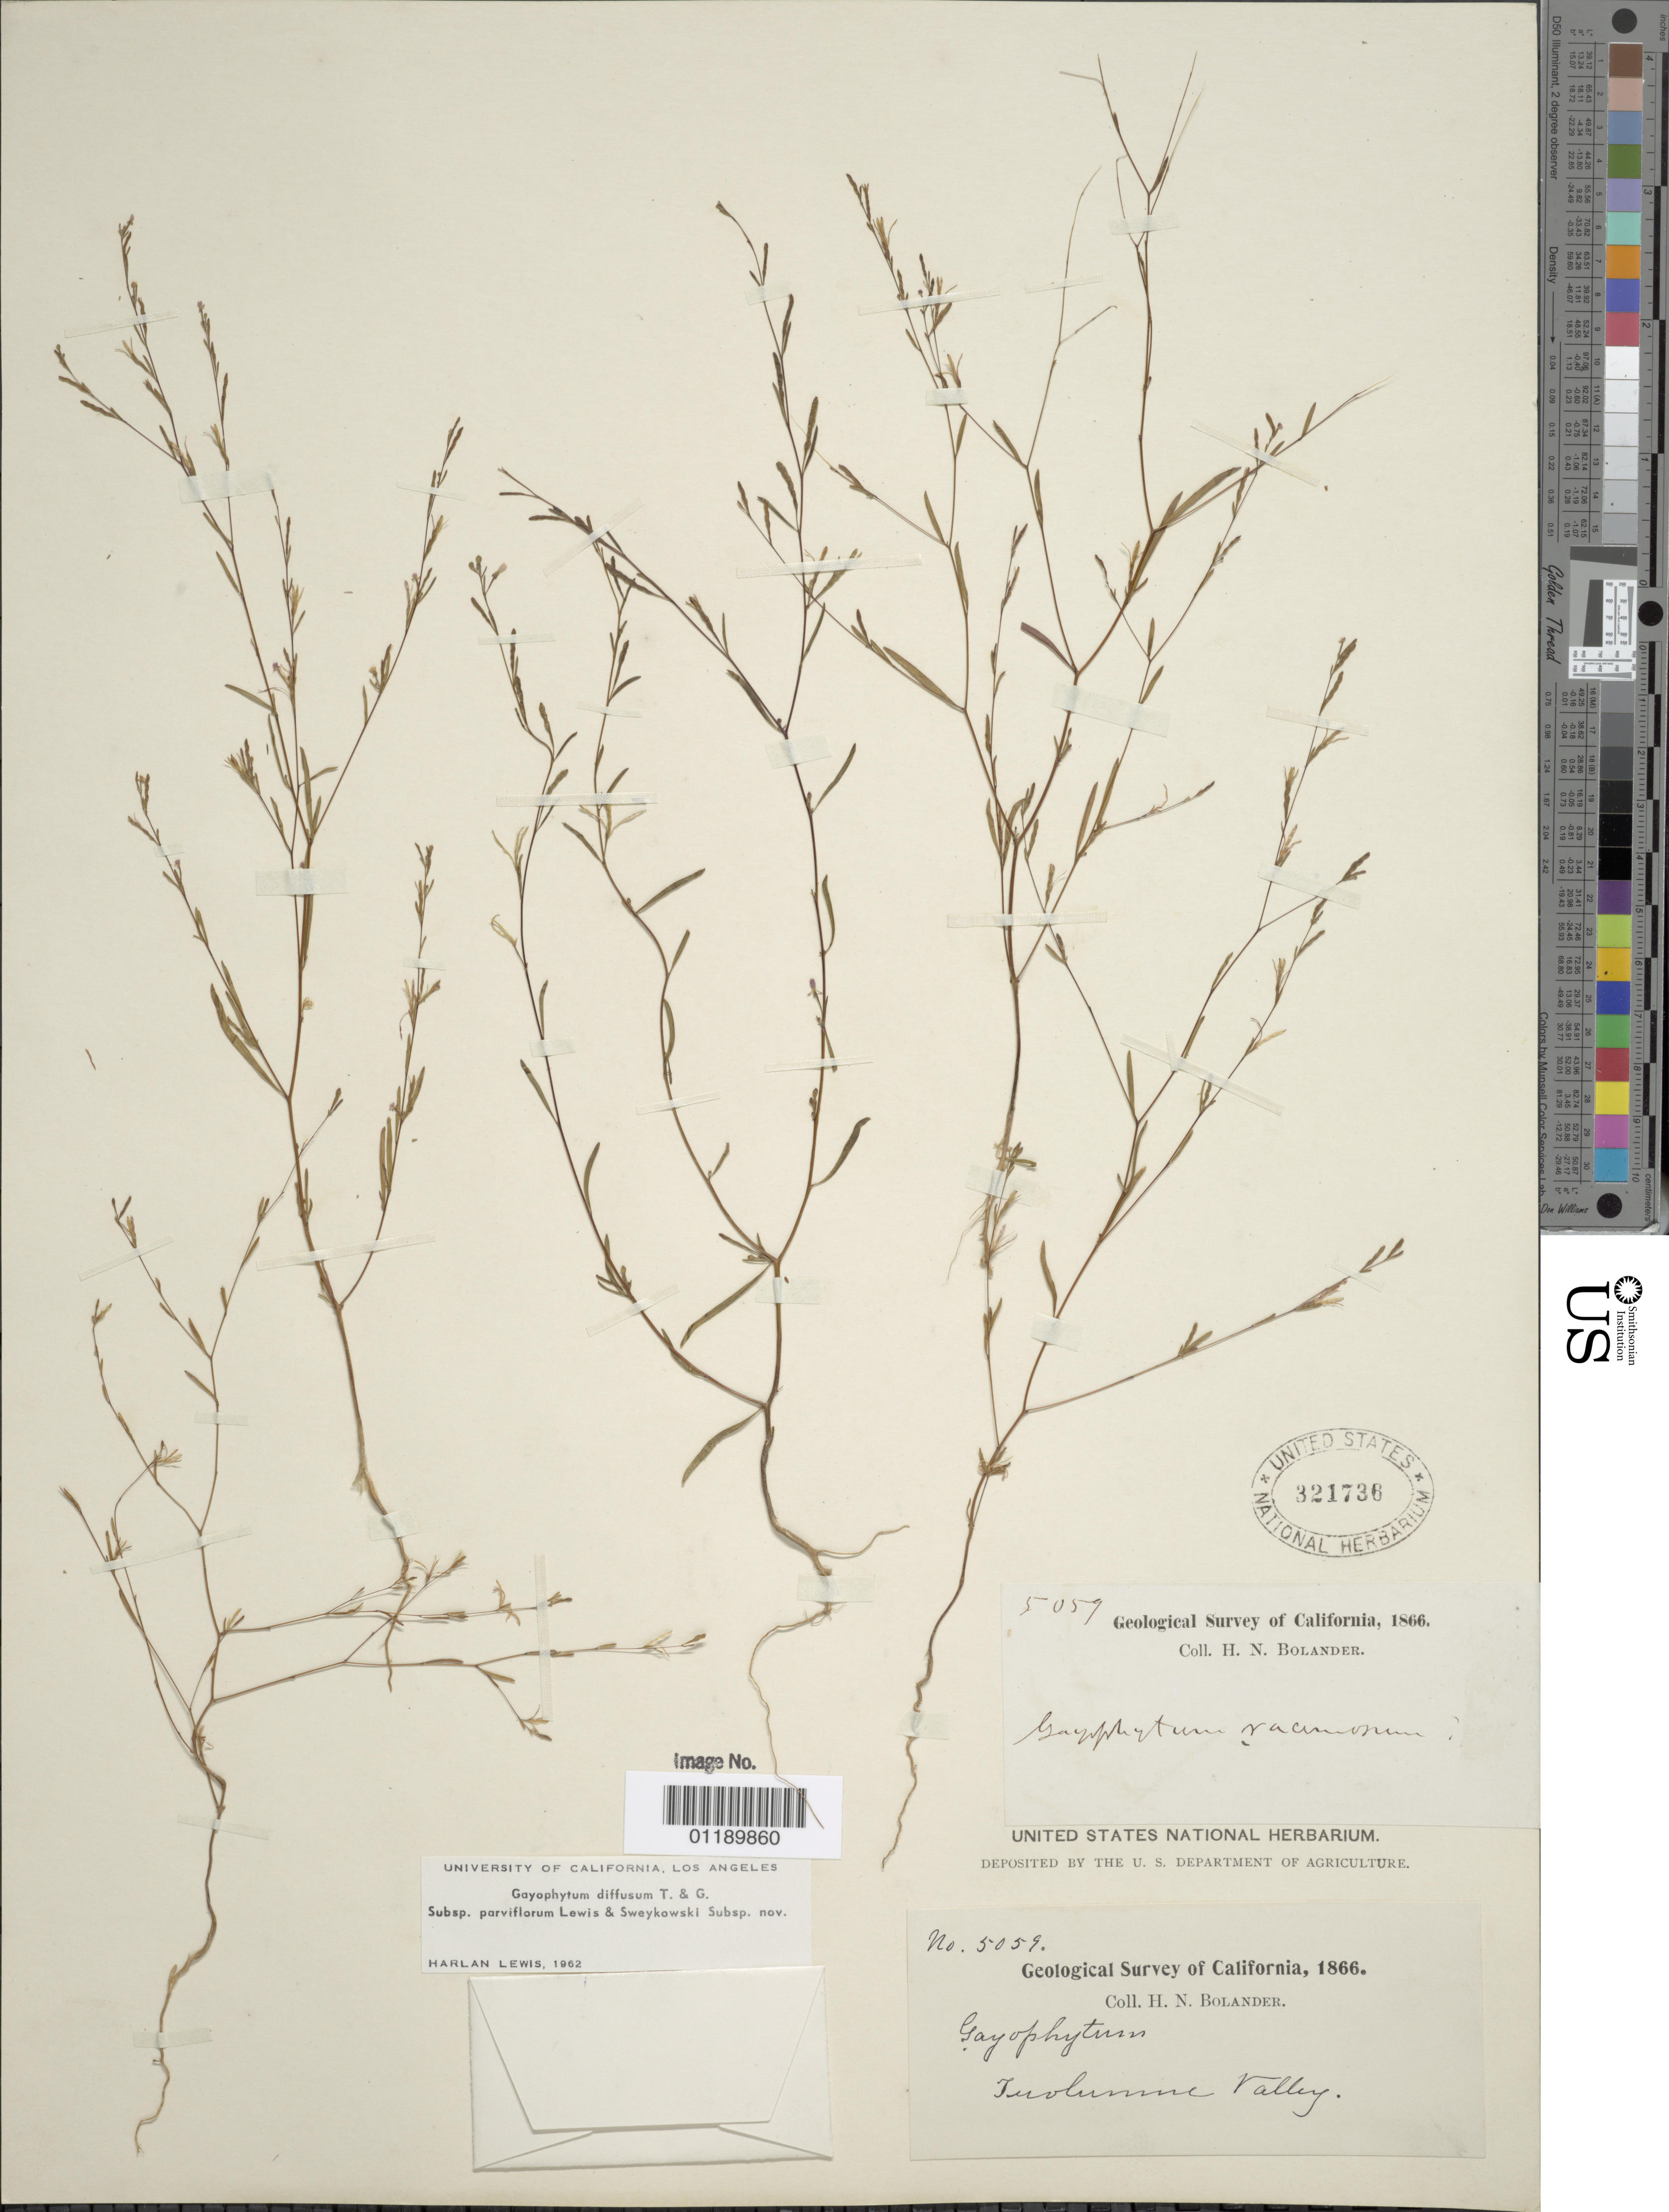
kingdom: Plantae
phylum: Tracheophyta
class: Magnoliopsida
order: Myrtales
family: Onagraceae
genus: Gayophytum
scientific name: Gayophytum diffusum subsp. parviflorum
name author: F. H. Lewis & Szweyk.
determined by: Lewis, H.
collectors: H. Bolander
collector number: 5059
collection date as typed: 1866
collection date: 1866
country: United States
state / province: California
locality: Tiolumne Valley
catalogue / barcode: US 321736